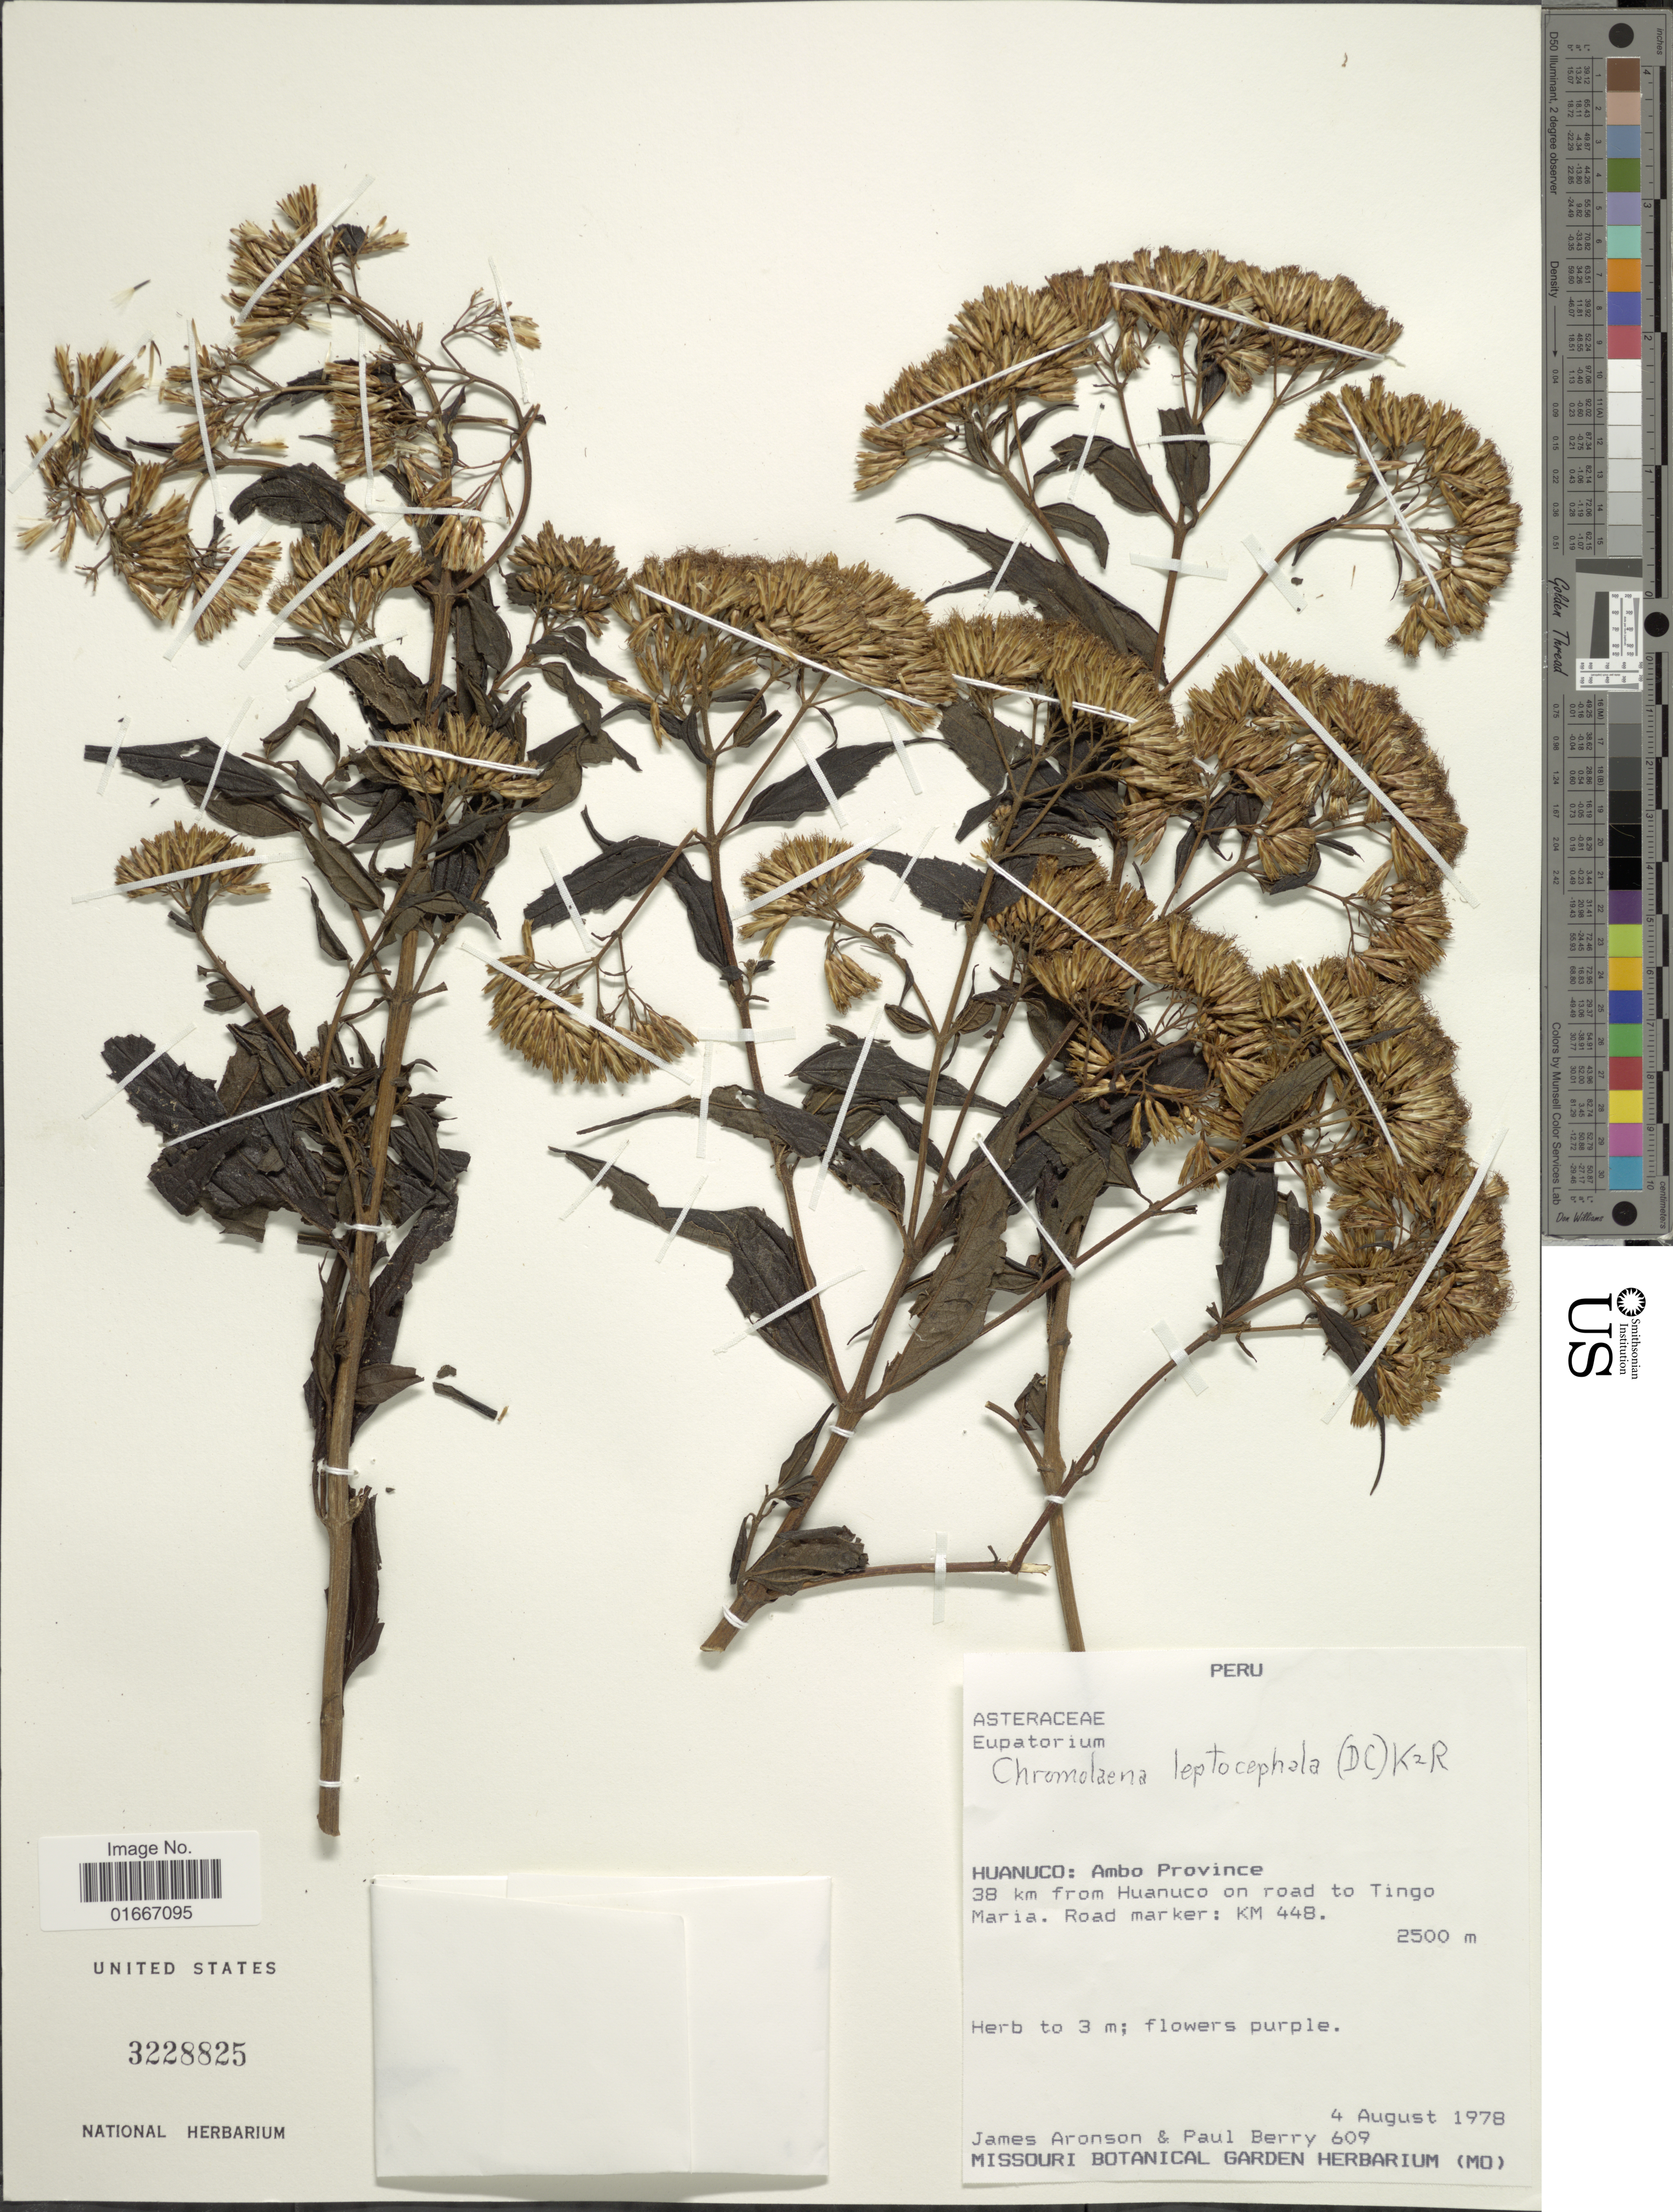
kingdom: Plantae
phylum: Tracheophyta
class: Magnoliopsida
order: Asterales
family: Asteraceae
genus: Chromolaena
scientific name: Chromolaena leptocephala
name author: (DC.) R.M. King & H. Rob.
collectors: J. Aronson & P. T. Berry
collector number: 609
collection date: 1978-08-04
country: Peru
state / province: Huánuco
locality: Peru. Huanuco: Ambo Province 38 km from Huanuco on road toTingo Maria. Road marker: KM 448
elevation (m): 2500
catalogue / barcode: US 3228825